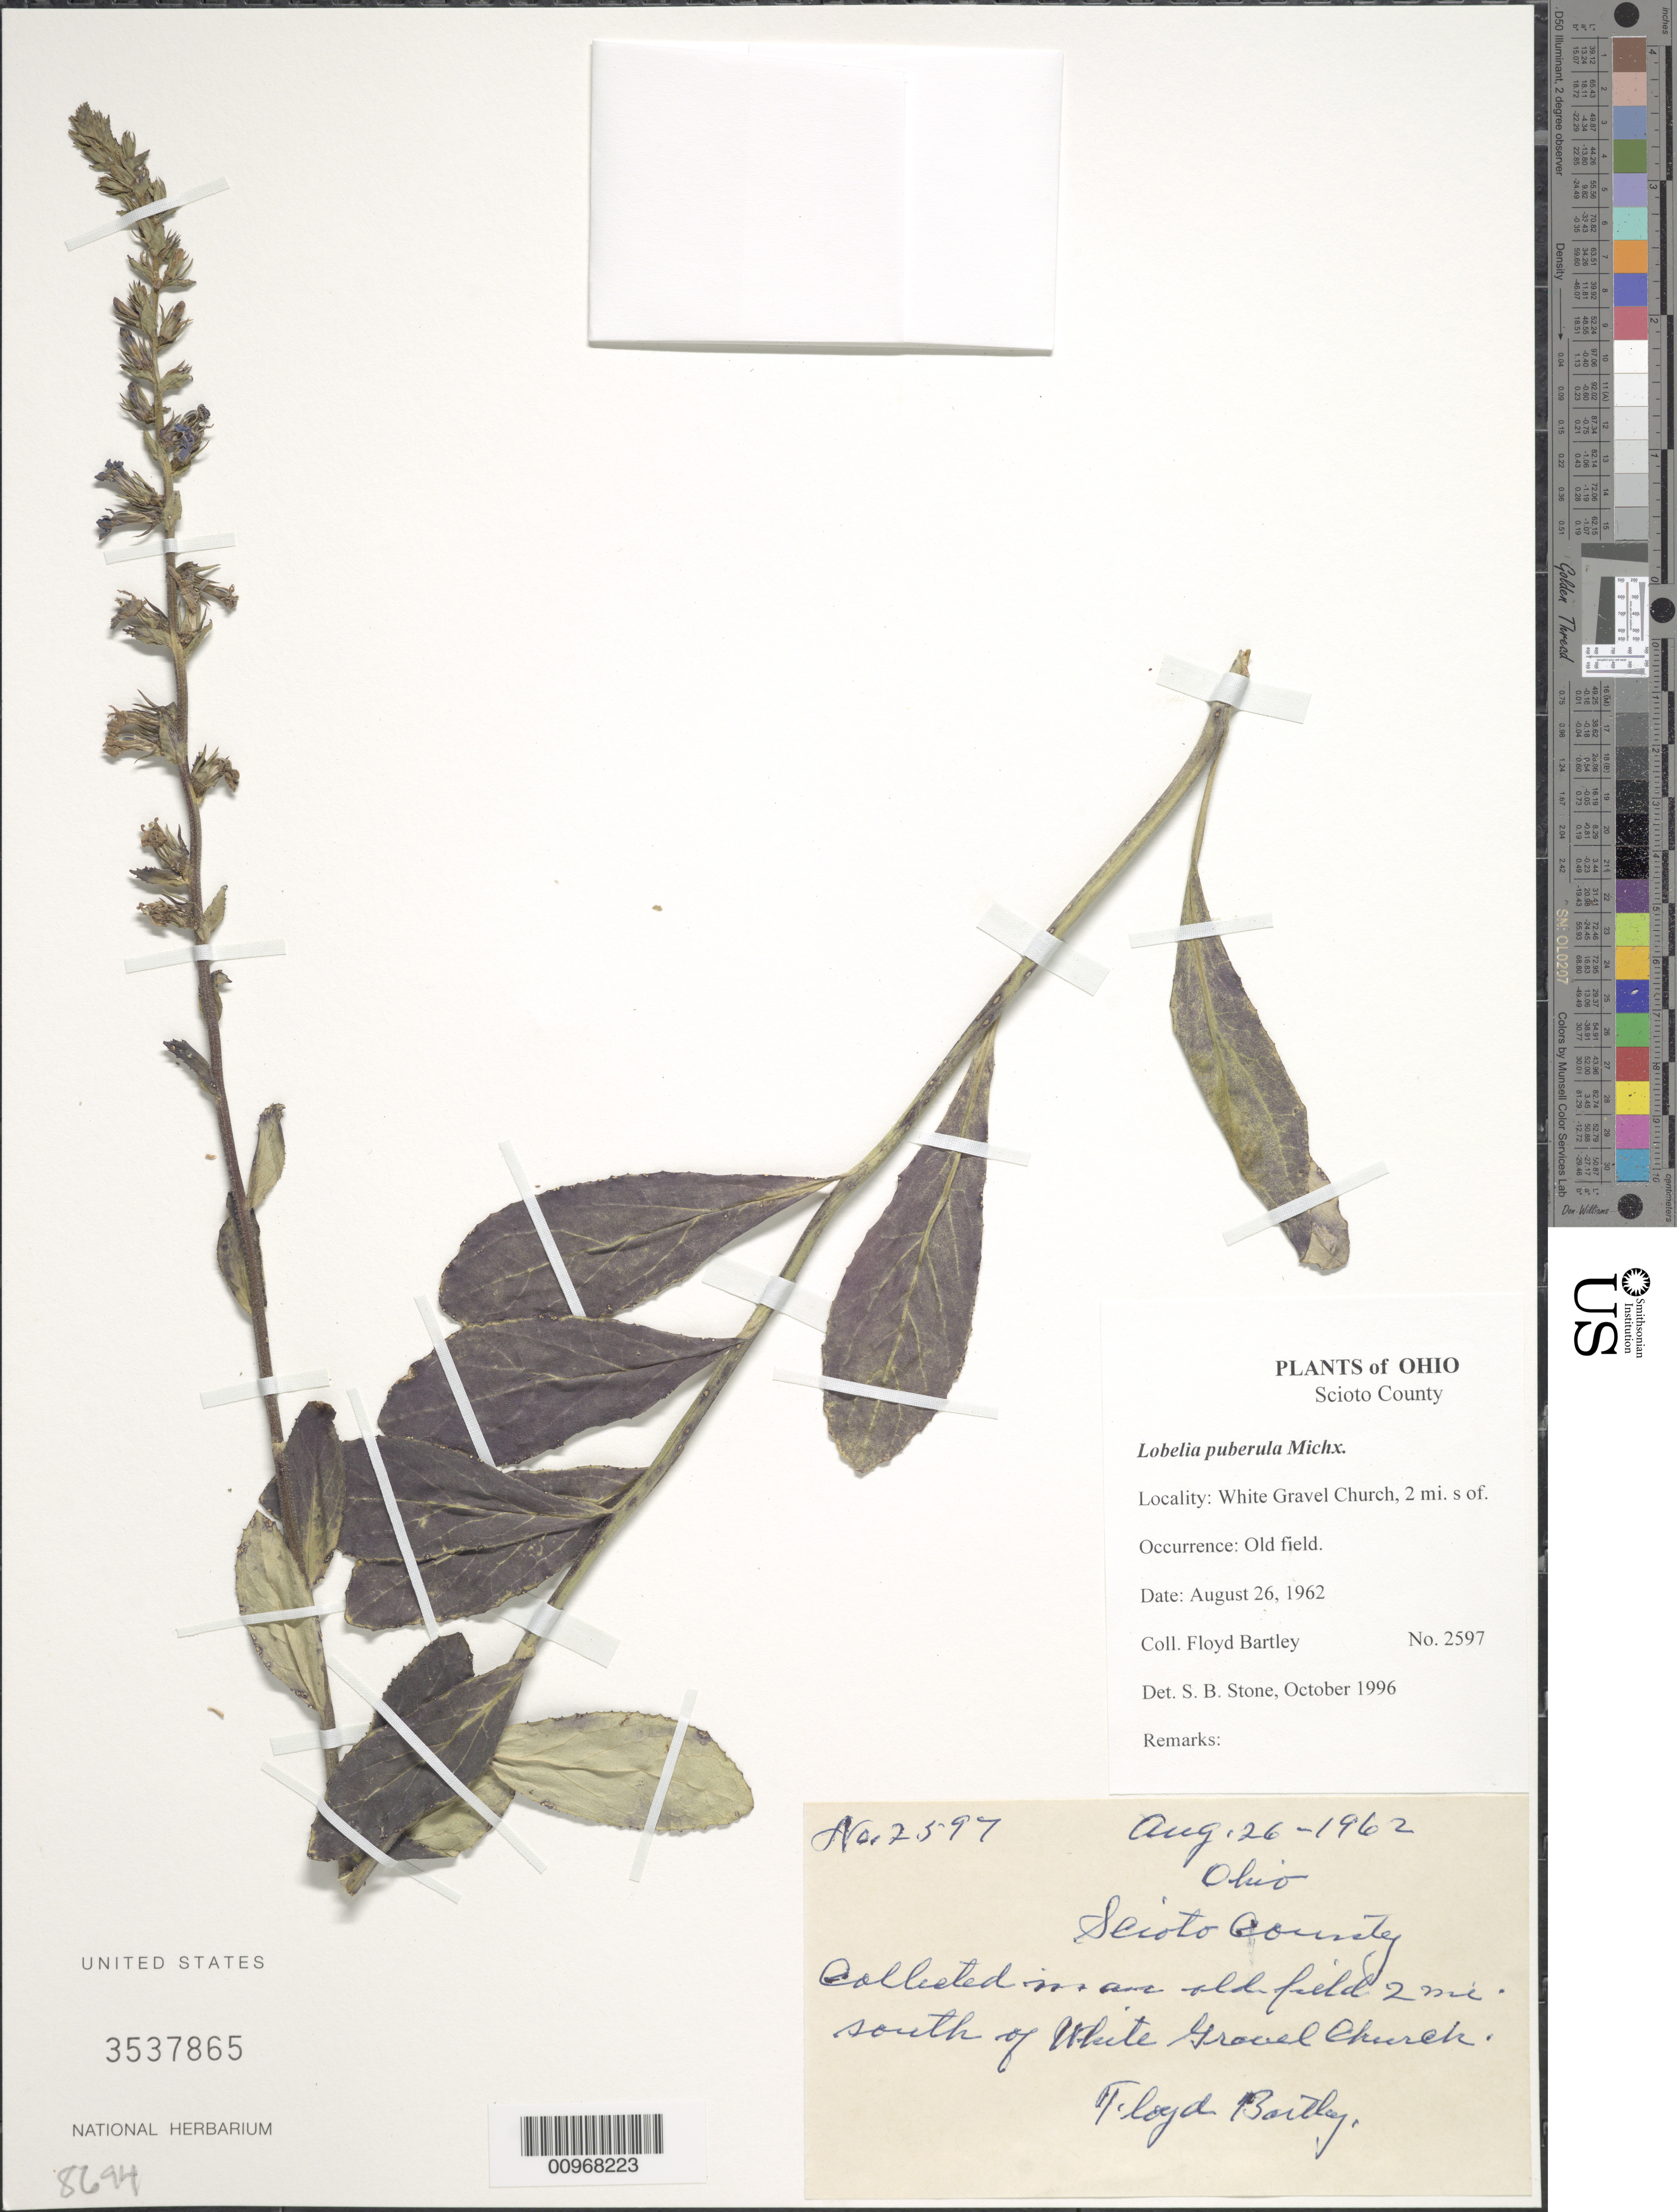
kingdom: Plantae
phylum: Tracheophyta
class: Magnoliopsida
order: Asterales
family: Campanulaceae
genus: Lobelia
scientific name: Lobelia puberula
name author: Michx.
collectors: F. Bartley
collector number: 2597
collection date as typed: Aug. 26, 1962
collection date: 1962-08-26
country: United States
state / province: Ohio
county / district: Scioto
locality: White Gravel Church, 2 mi. S of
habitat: old field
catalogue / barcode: US 3537865